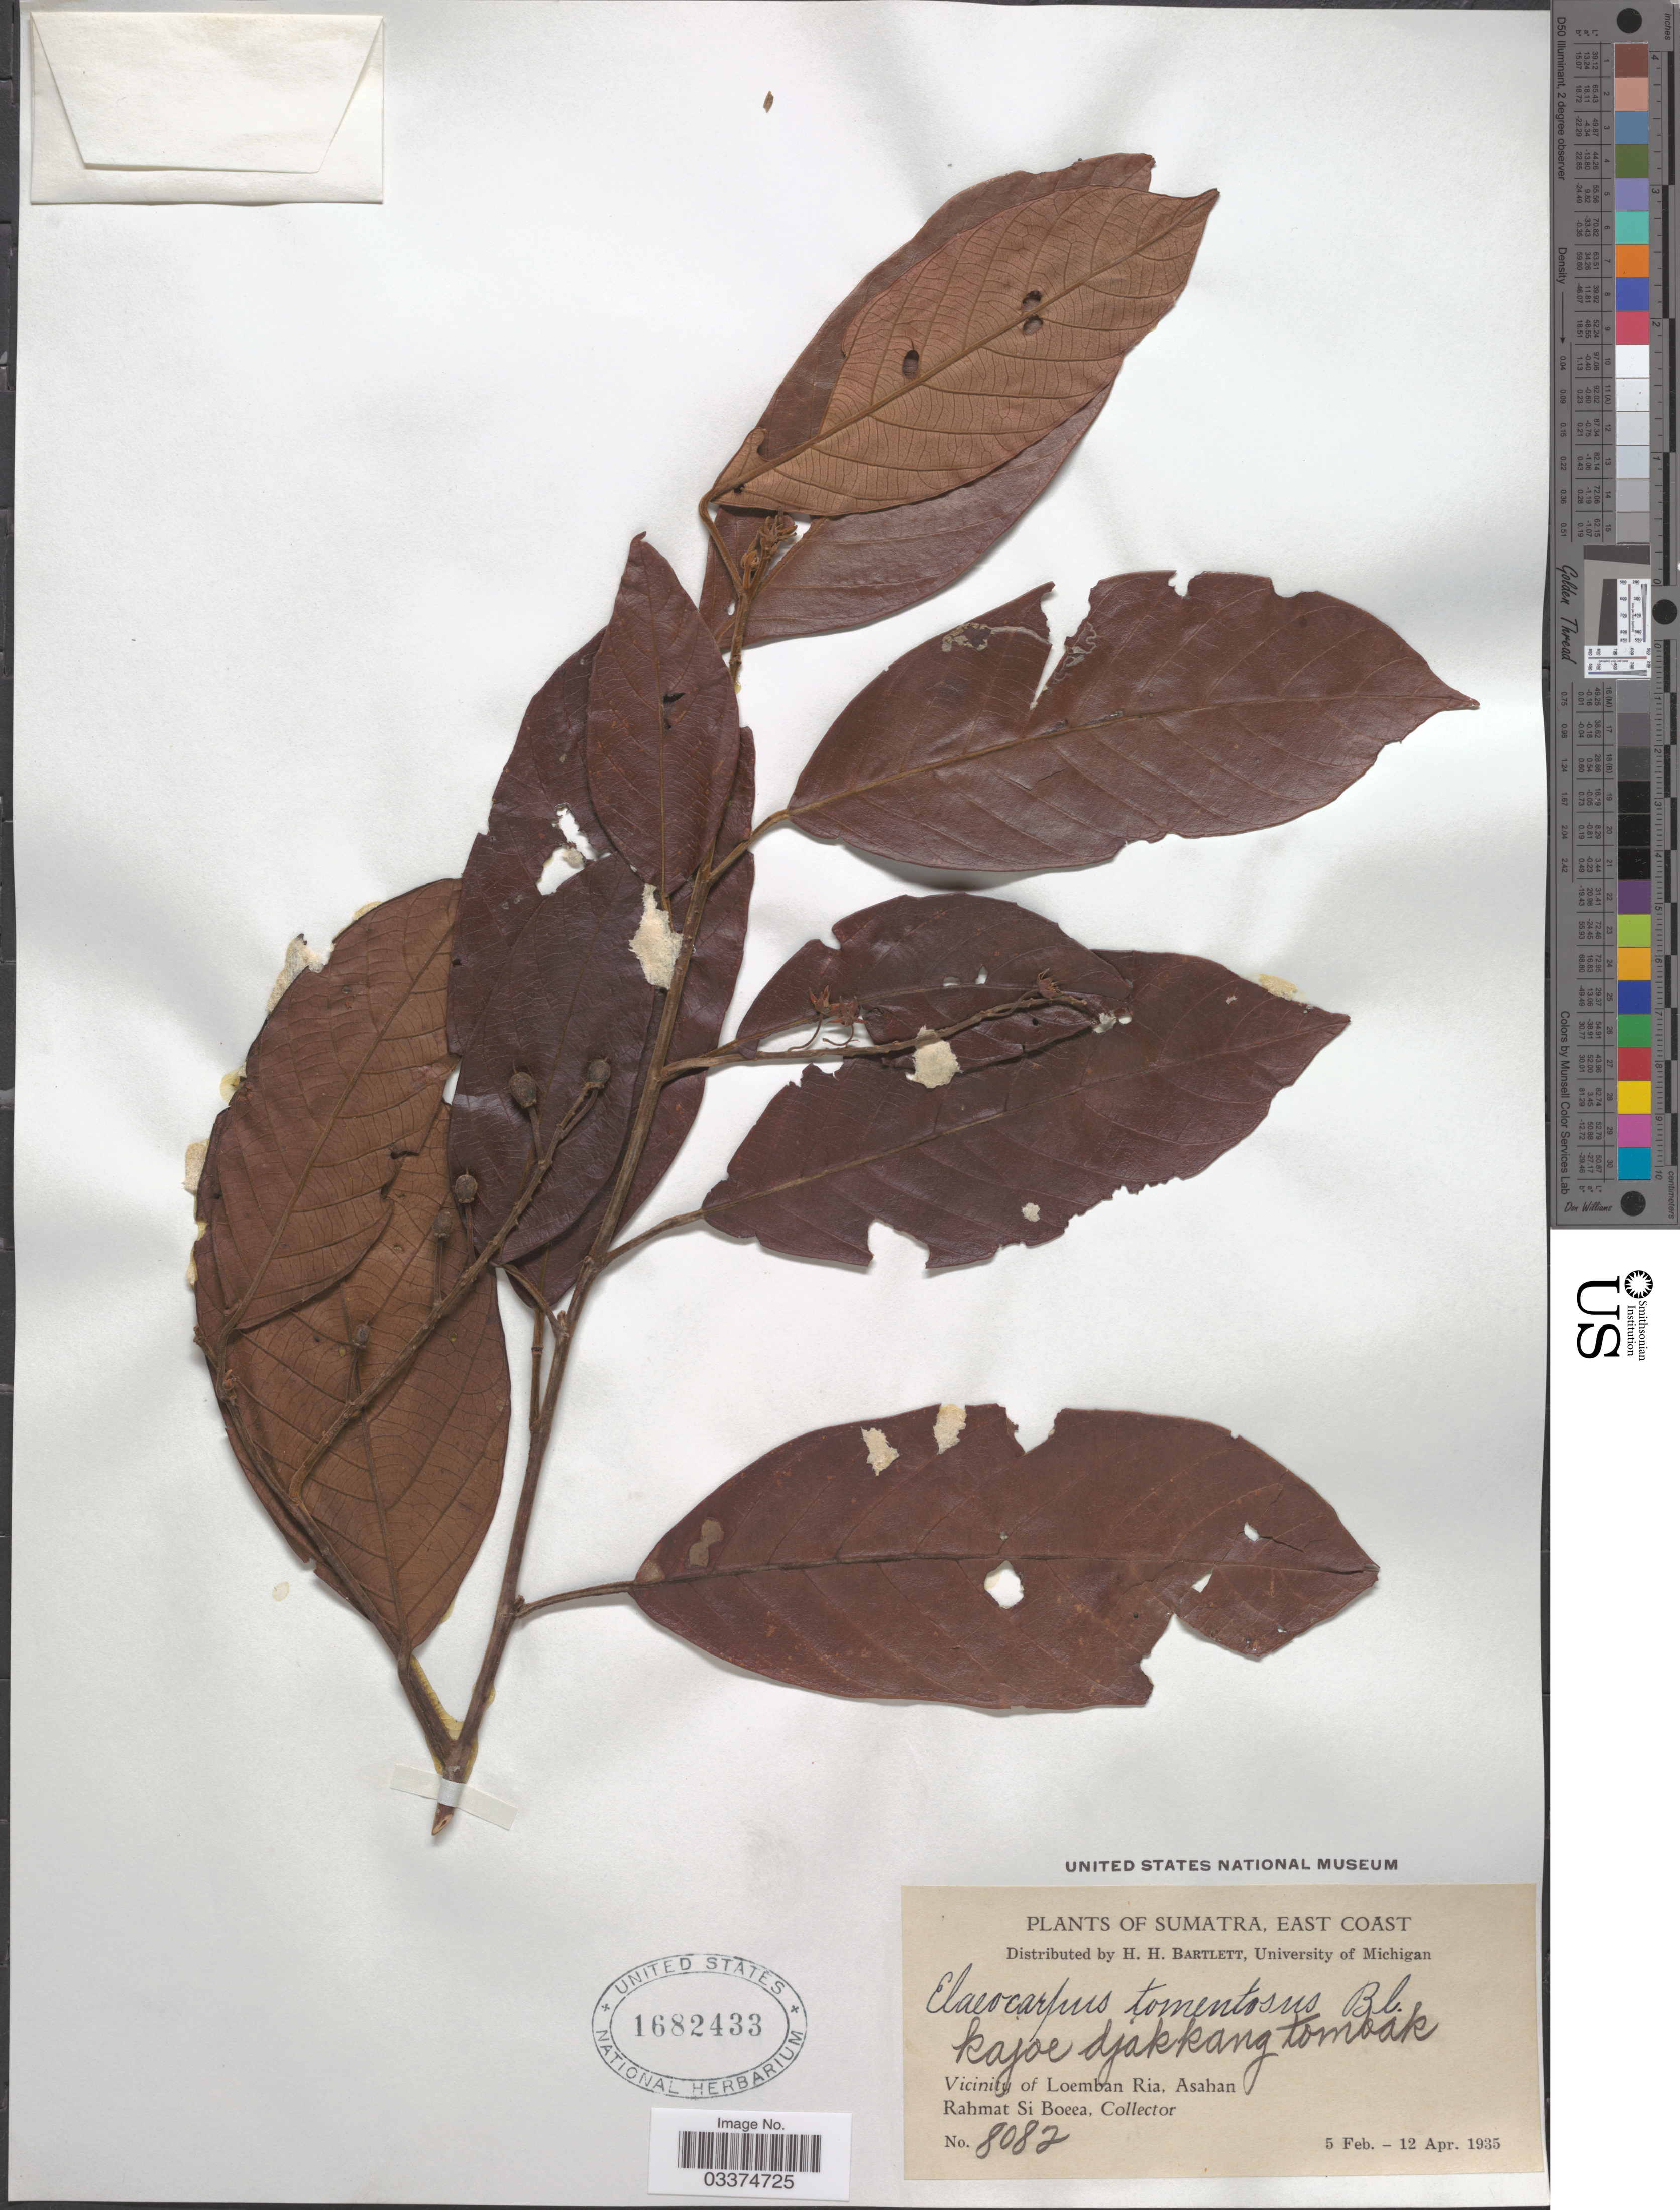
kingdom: Plantae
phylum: Tracheophyta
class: Magnoliopsida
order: Oxalidales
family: Elaeocarpaceae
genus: Elaeocarpus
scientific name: Elaeocarpus stipularis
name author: Blume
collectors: Rahmat Si Boeea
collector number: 8082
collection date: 1935-02-05/1935-04-12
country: Indonesia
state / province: Sumatra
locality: East Coast. Vicinity of Loemban Ria, Asahan.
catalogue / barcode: US 1682433